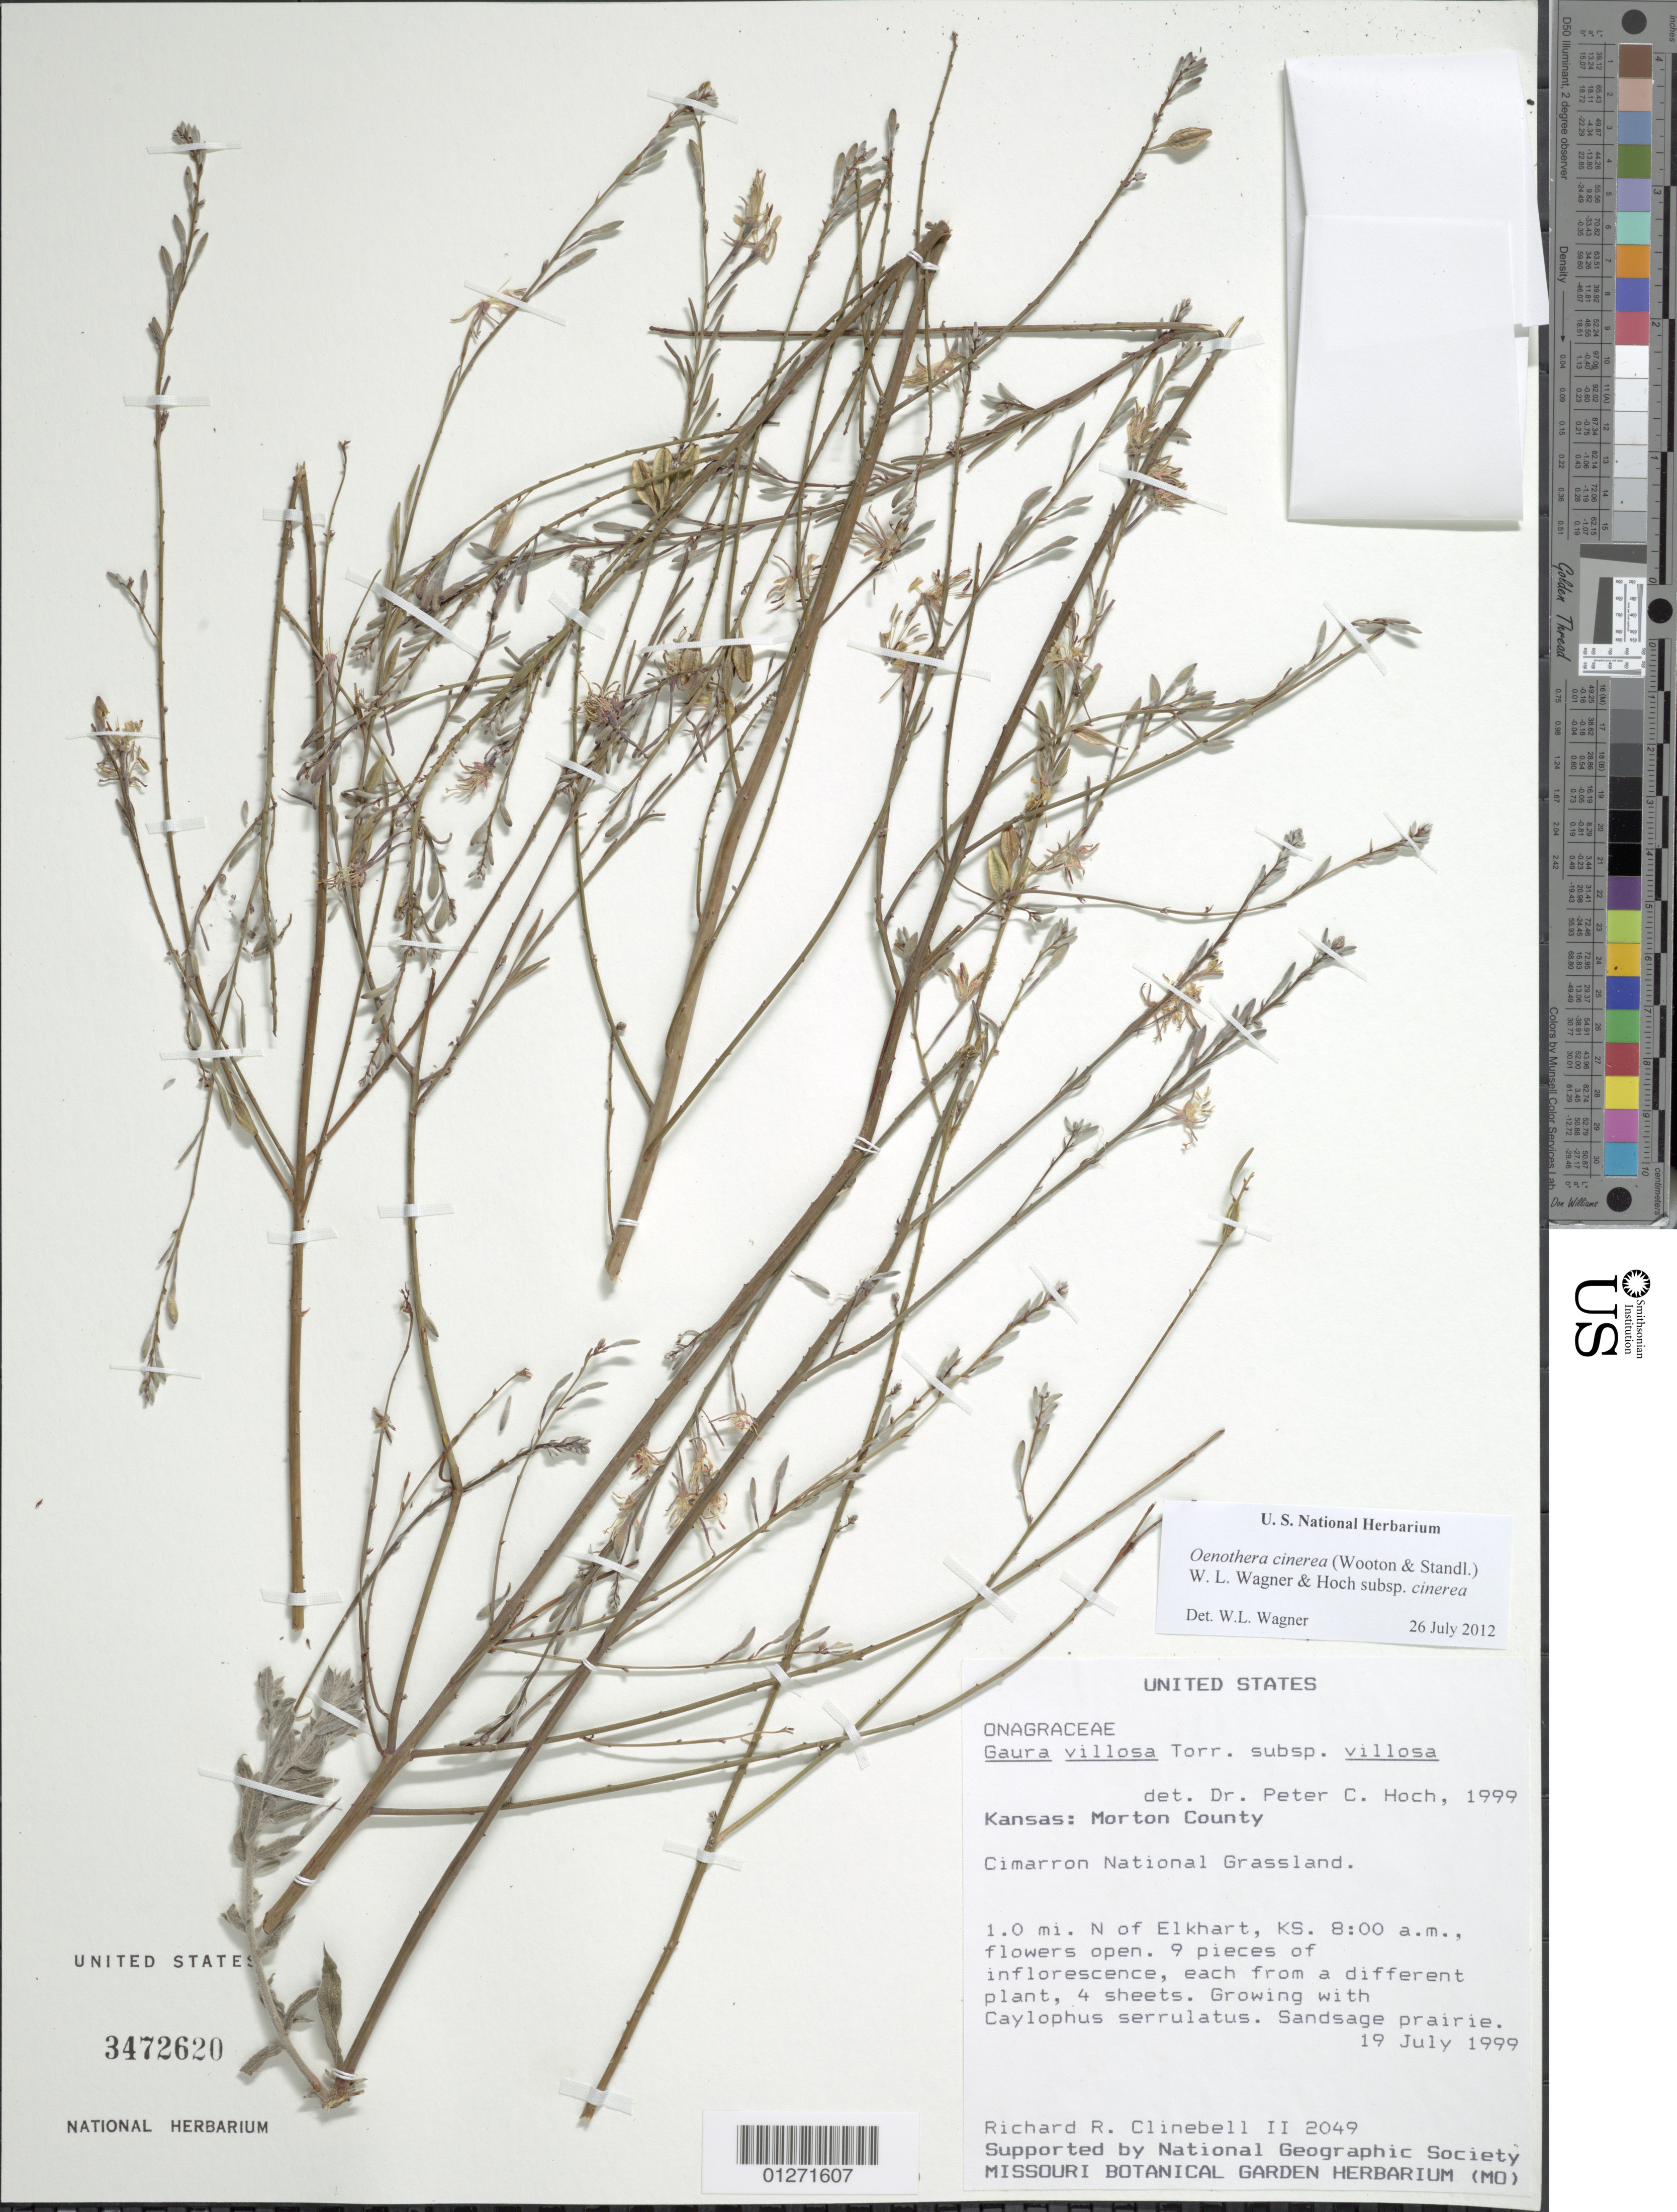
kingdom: Plantae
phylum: Tracheophyta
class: Magnoliopsida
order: Myrtales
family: Onagraceae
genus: Oenothera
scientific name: Oenothera cinerea subsp. cinerea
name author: (Wooton & Standl.) W.L. Wagner & Hoch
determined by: Wagner, W. L., (BOT), Smithsonian Institution - National Museum of Natural History (UNITED STATES)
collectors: R. Clinebell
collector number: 2049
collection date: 1999-07-19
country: United States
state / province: Kansas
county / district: Morton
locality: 1 mile N of Elkhart.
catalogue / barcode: US 3472620